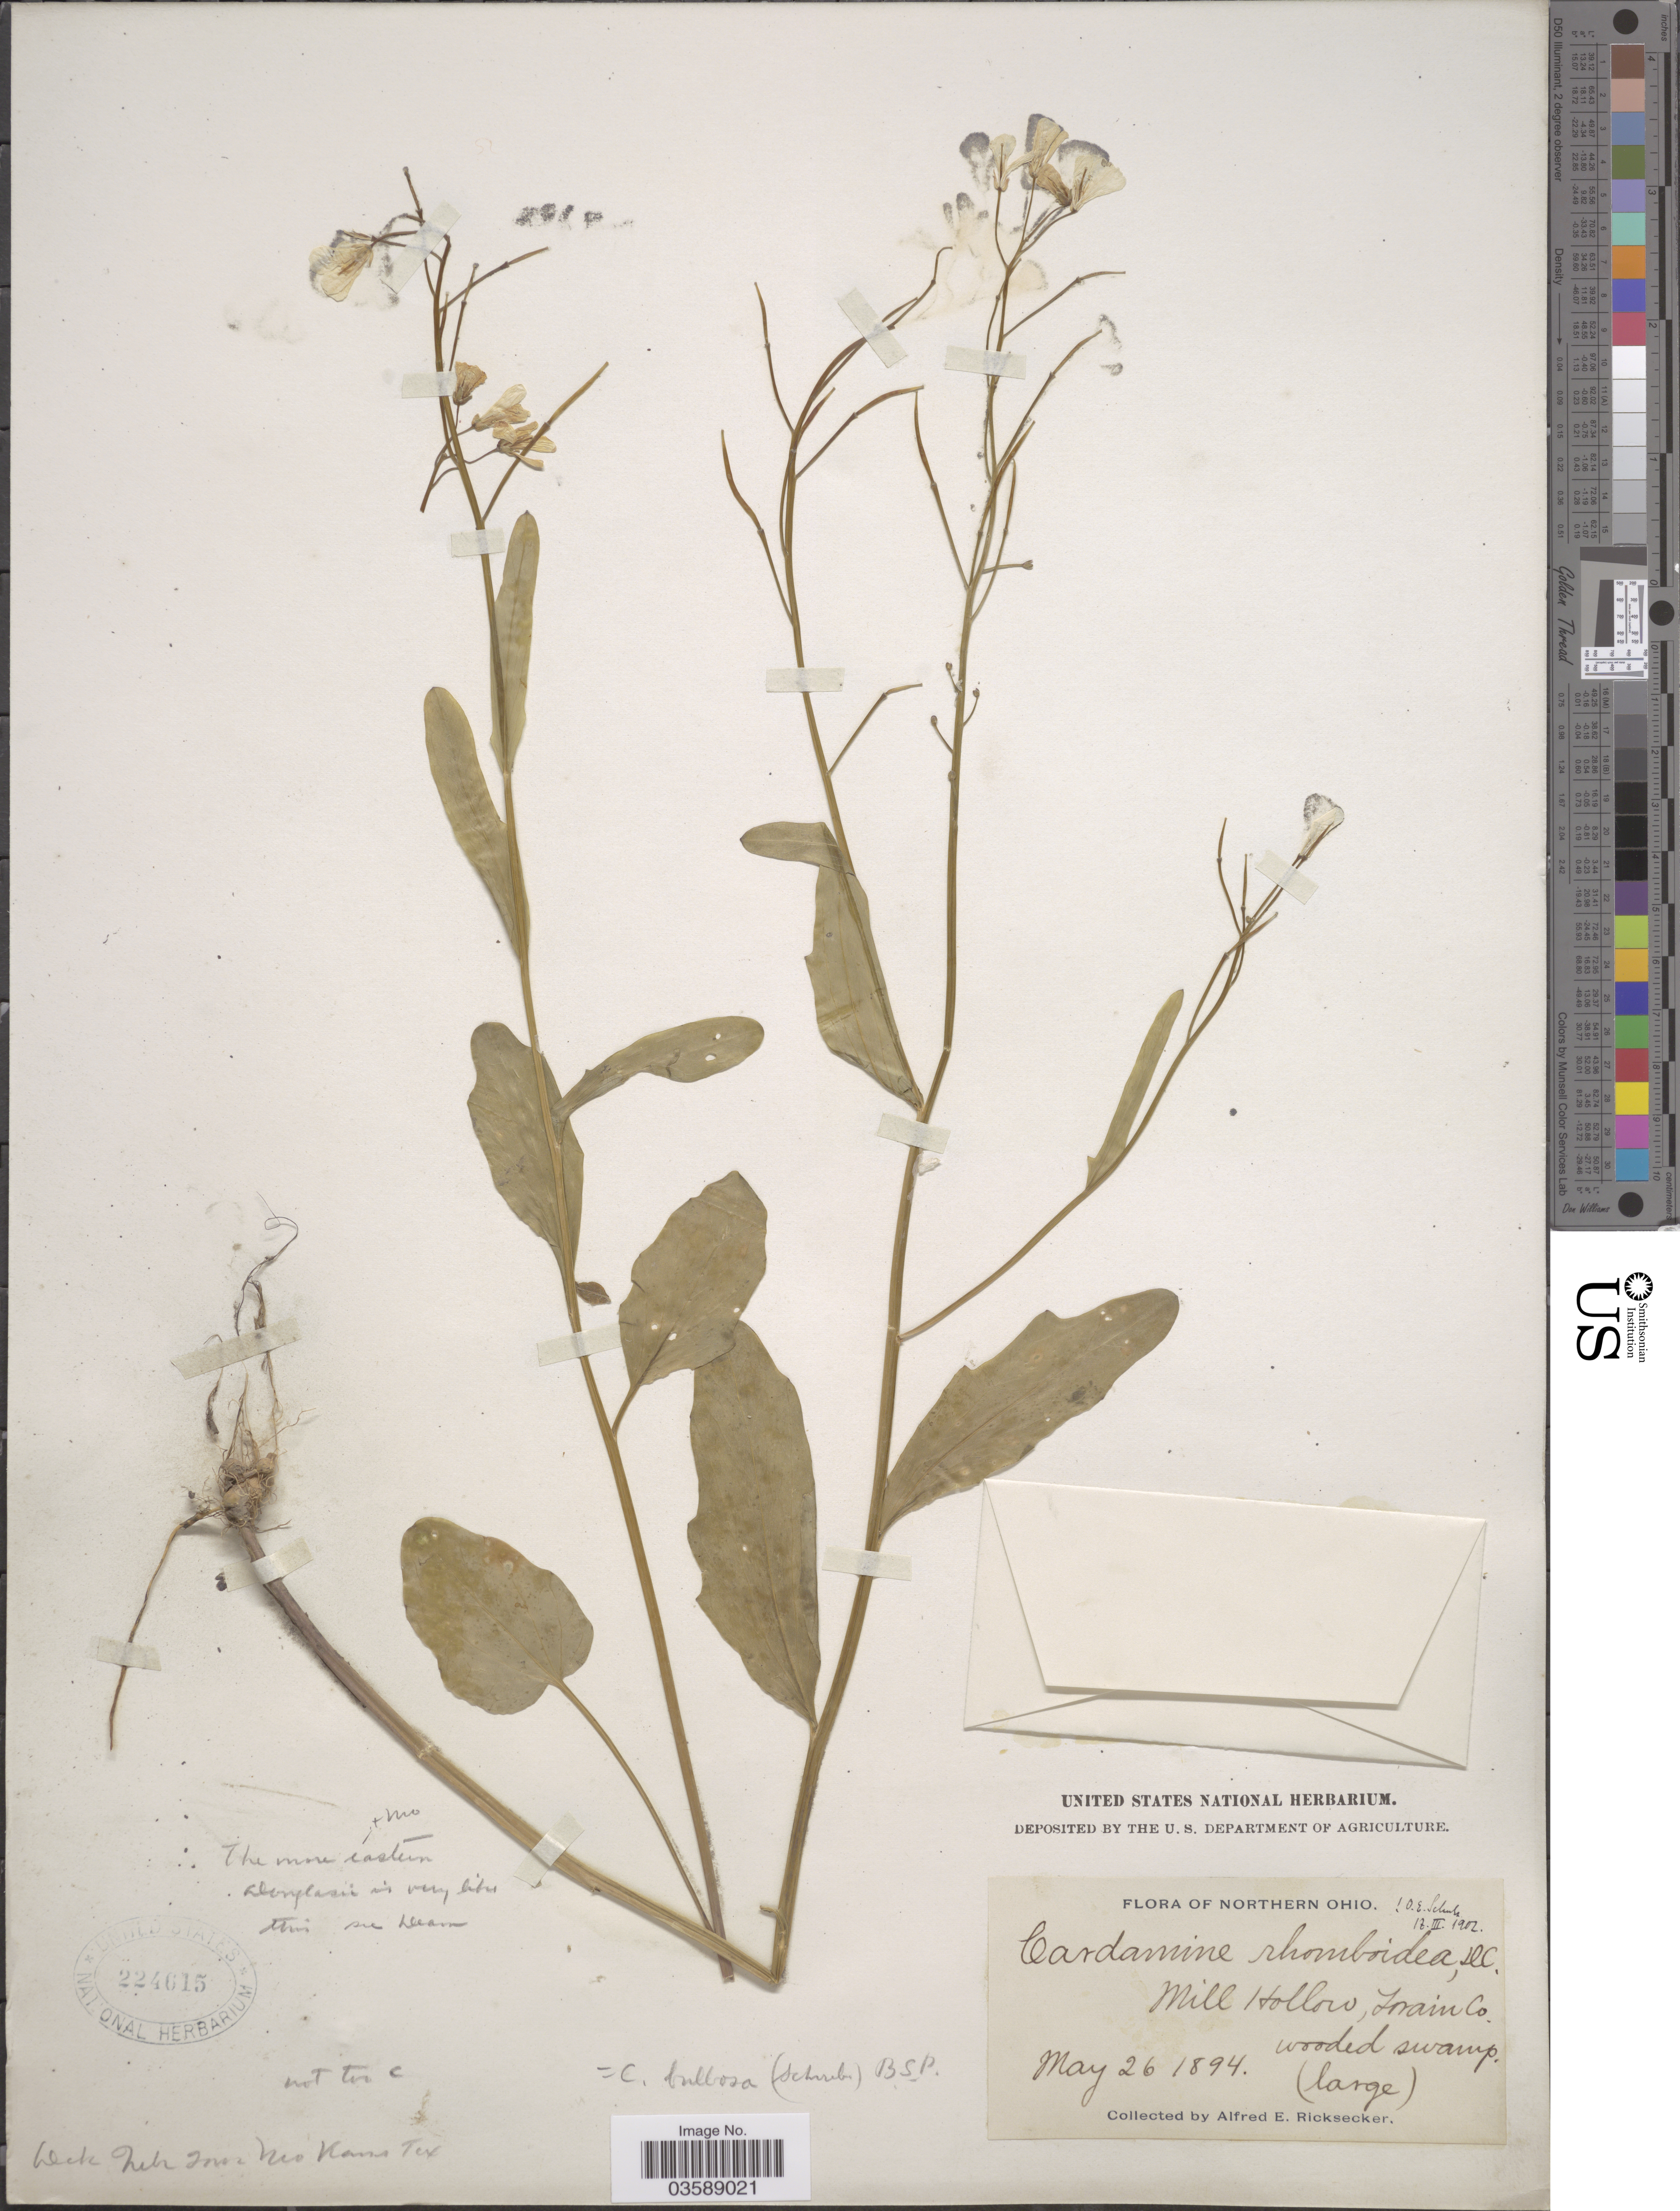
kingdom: Plantae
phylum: Tracheophyta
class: Magnoliopsida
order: Brassicales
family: Brassicaceae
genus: Cardamine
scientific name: Cardamine bulbosa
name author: (Schreb. ex Muhl.) Britton et al.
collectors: A. E. Ricksecker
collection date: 1894-05-26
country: United States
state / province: Ohio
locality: Northern Ohio. Mill Hollow, Lorain Co.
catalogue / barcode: US 224615